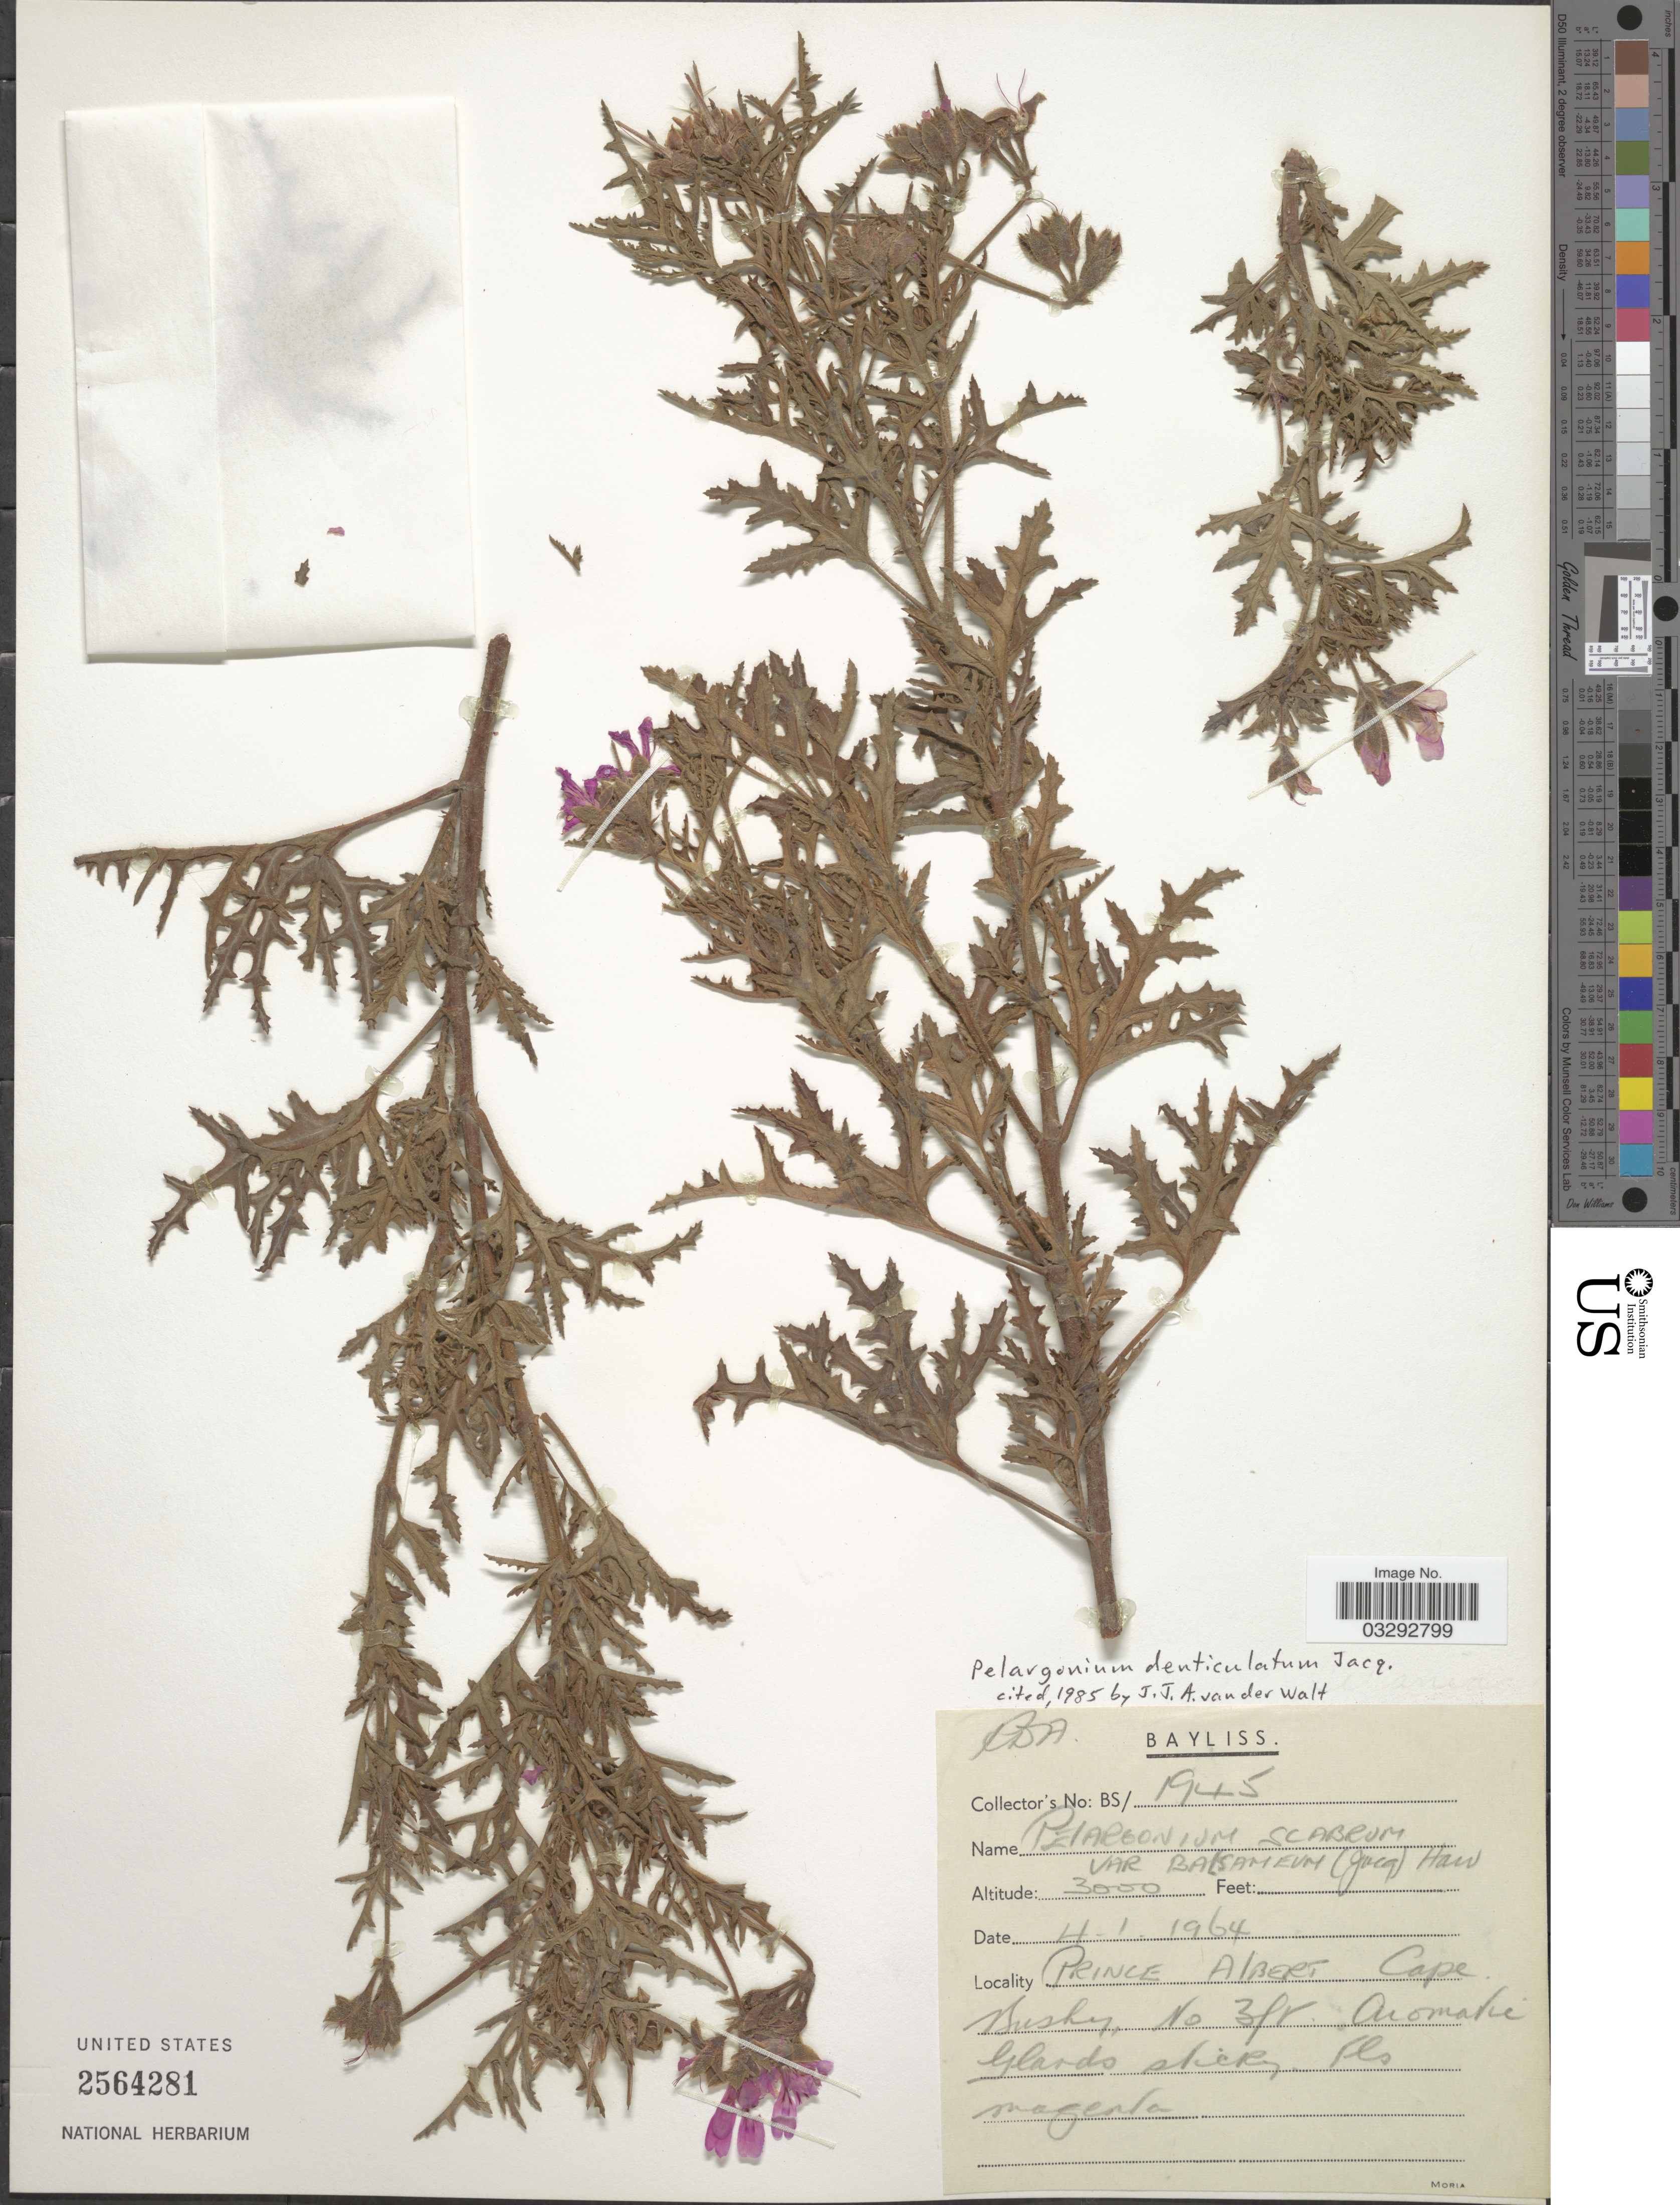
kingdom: Plantae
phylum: Tracheophyta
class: Magnoliopsida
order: Geraniales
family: Geraniaceae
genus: Pelargonium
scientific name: Pelargonium denticulatum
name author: Jacq.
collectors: Bayliss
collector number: BS/1945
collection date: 1964-01-04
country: South Africa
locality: Prince Albert, Cape.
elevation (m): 914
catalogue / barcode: US 2564281